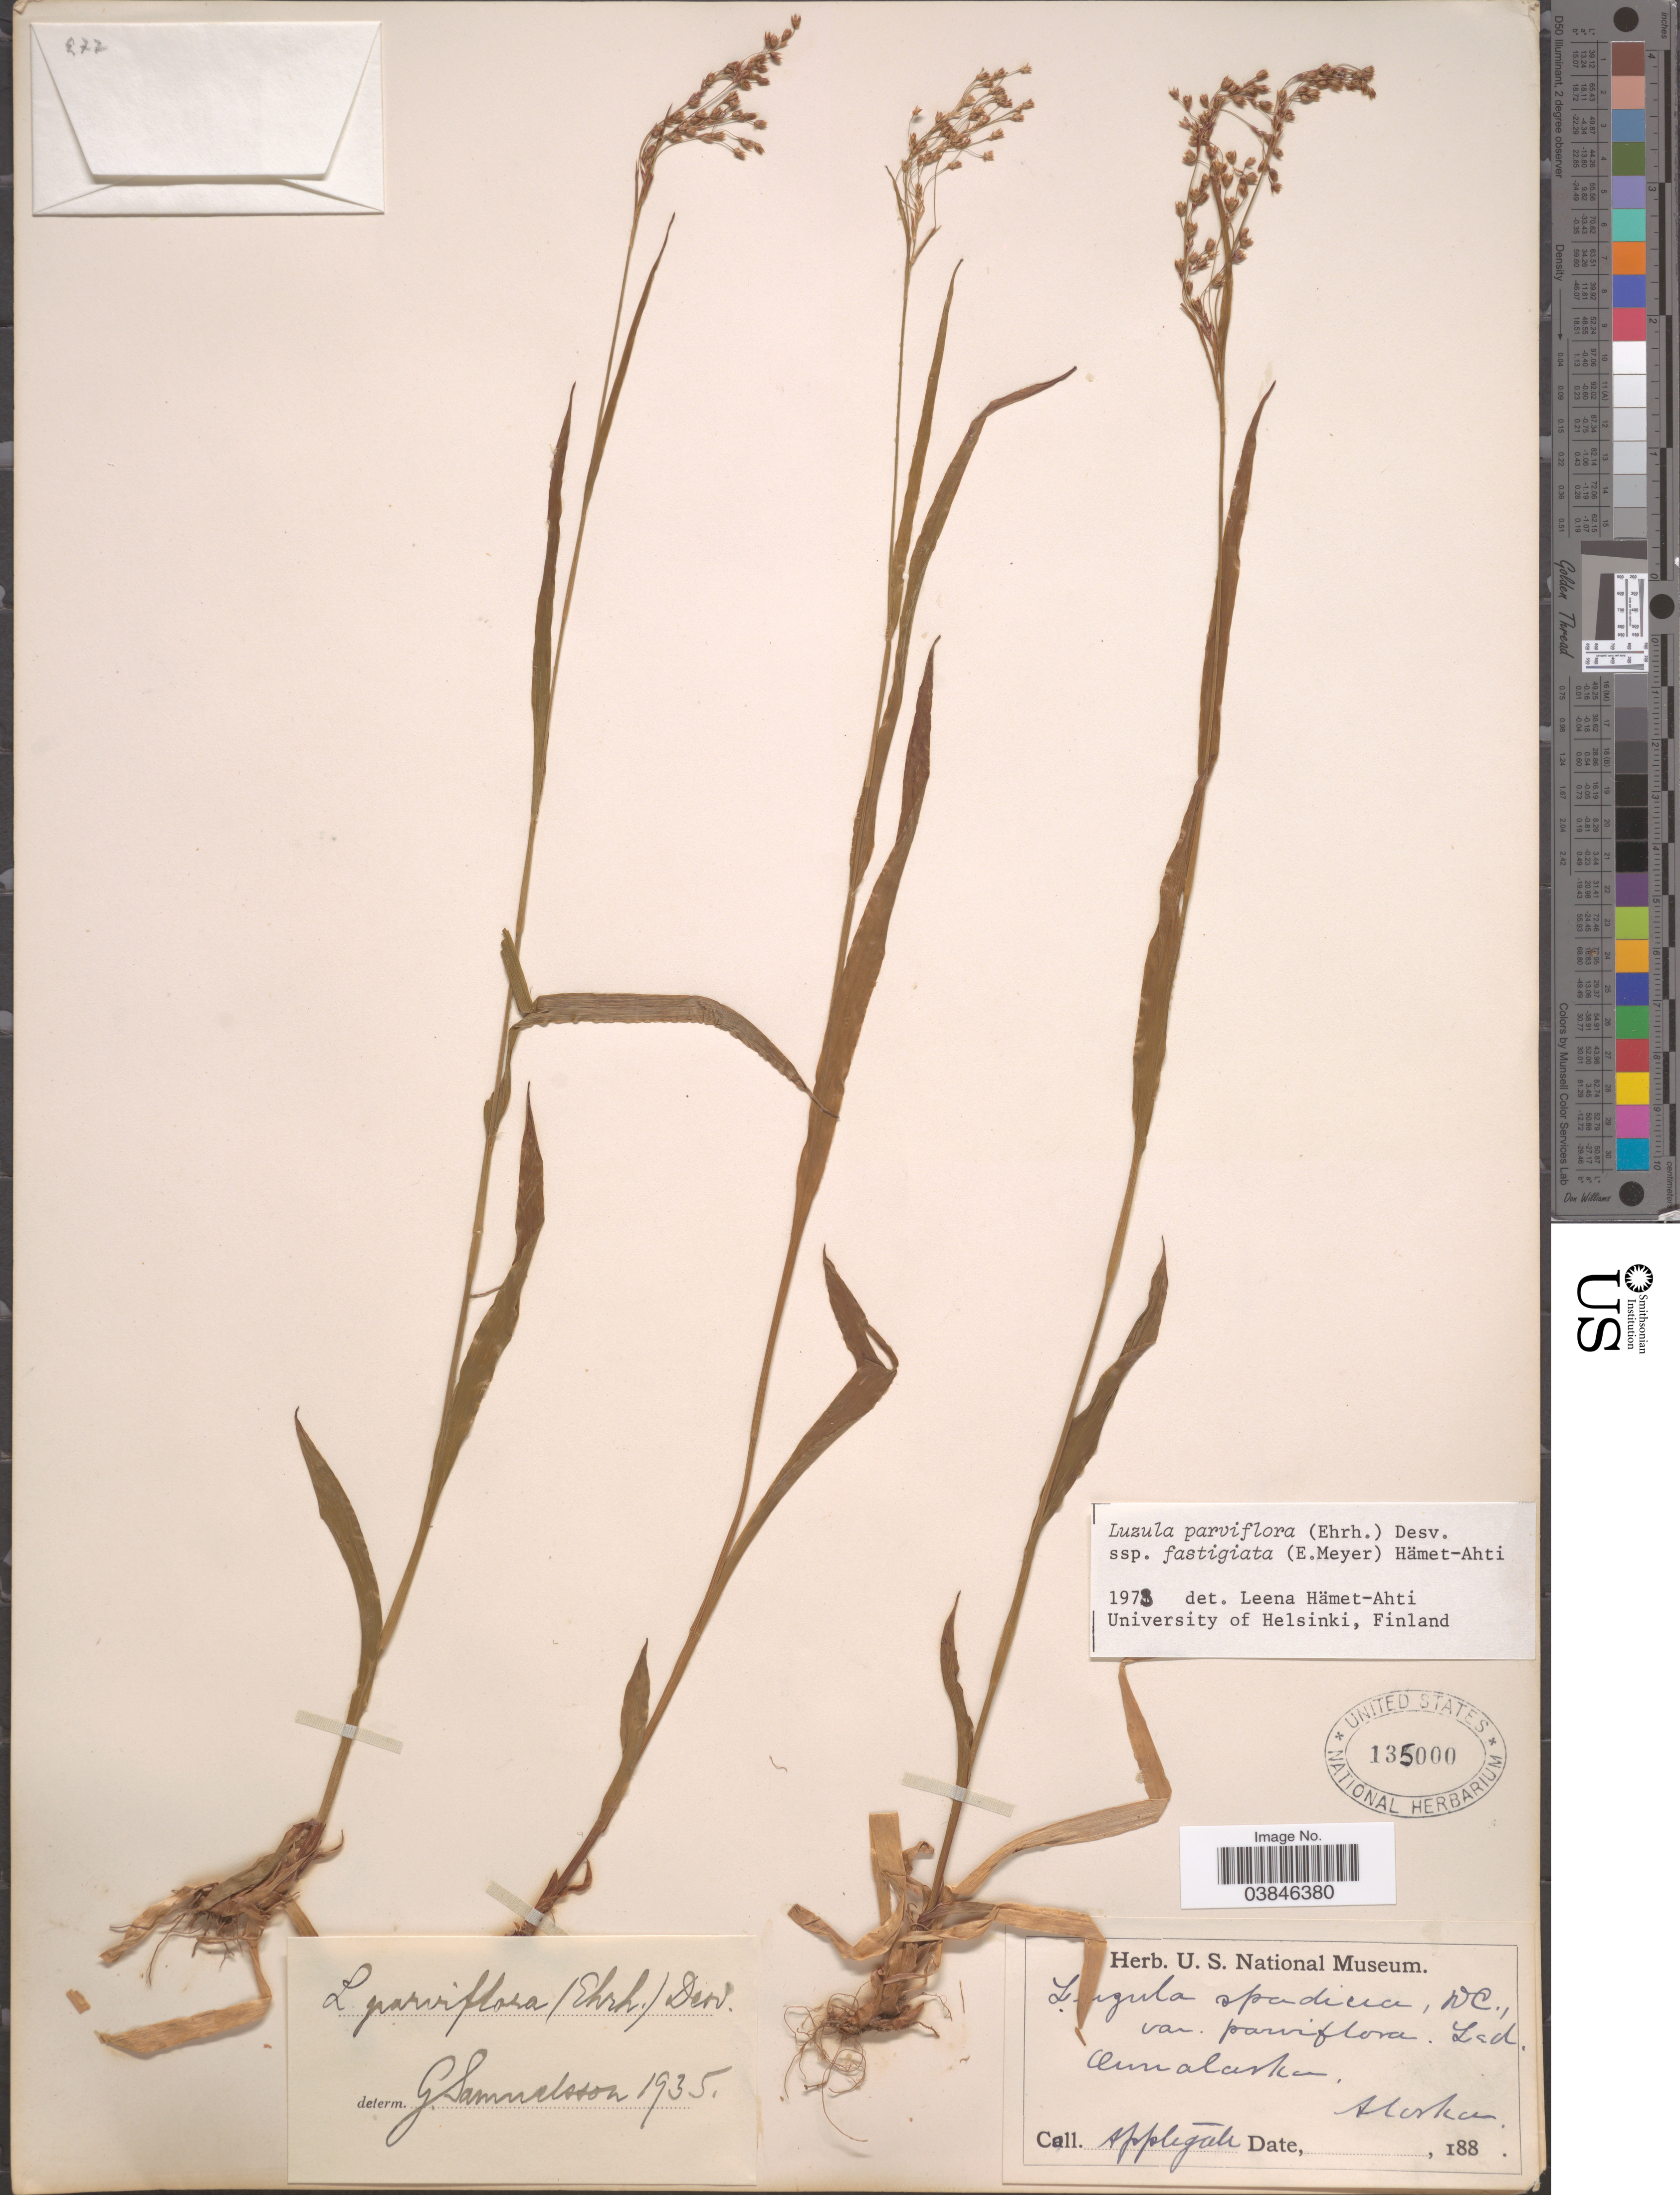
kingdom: Plantae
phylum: Tracheophyta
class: Liliopsida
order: Poales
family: Juncaceae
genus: Luzula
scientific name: Luzula parviflora subsp. fastigiata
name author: Buchenau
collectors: -- Applegate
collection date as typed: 188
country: United States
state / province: Alaska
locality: Unalaska.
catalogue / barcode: US 135000